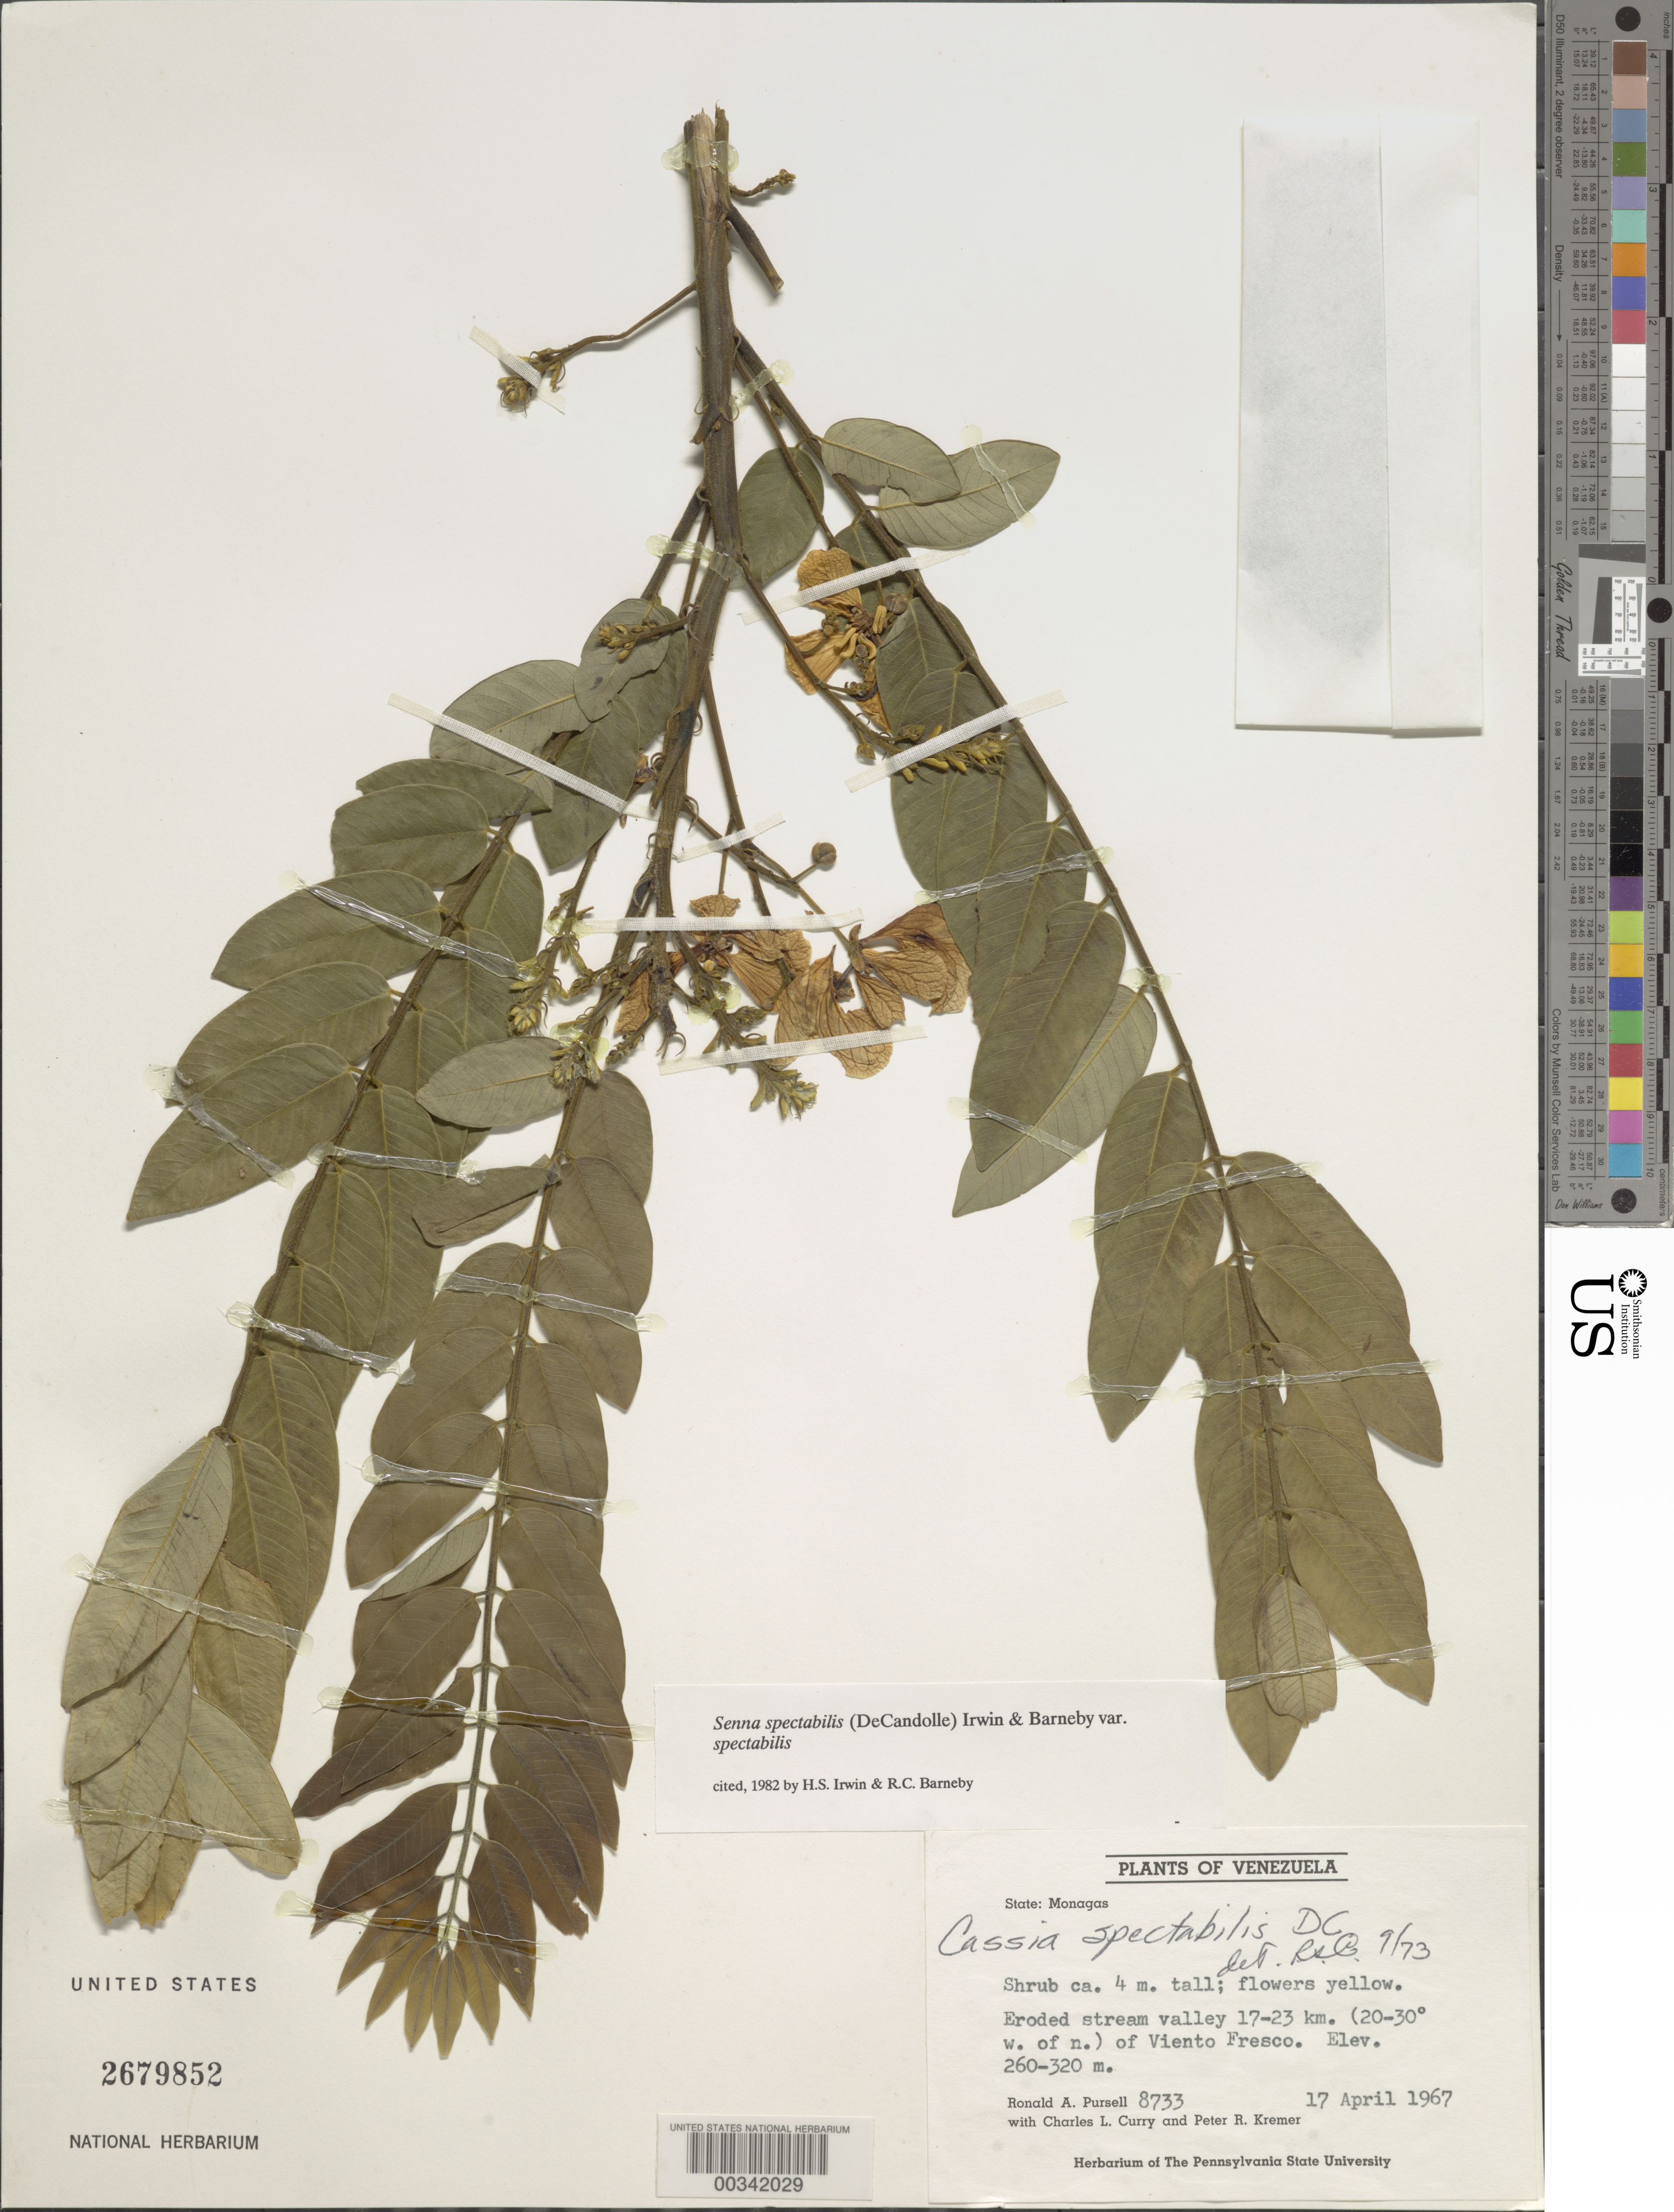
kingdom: Plantae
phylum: Tracheophyta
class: Magnoliopsida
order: Fabales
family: Fabaceae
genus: Senna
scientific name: Senna spectabilis var. spectabilis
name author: (DC.) H.S. Irwin & Barneby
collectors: R. A. Pursell, C. L. Curry & P. R. Kremer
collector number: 8733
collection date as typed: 17 Apr 1967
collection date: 1967-04-17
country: Venezuela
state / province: Monagas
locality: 17-23 km of viento fresco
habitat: Eroded stream valley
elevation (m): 260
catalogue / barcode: US 2679852